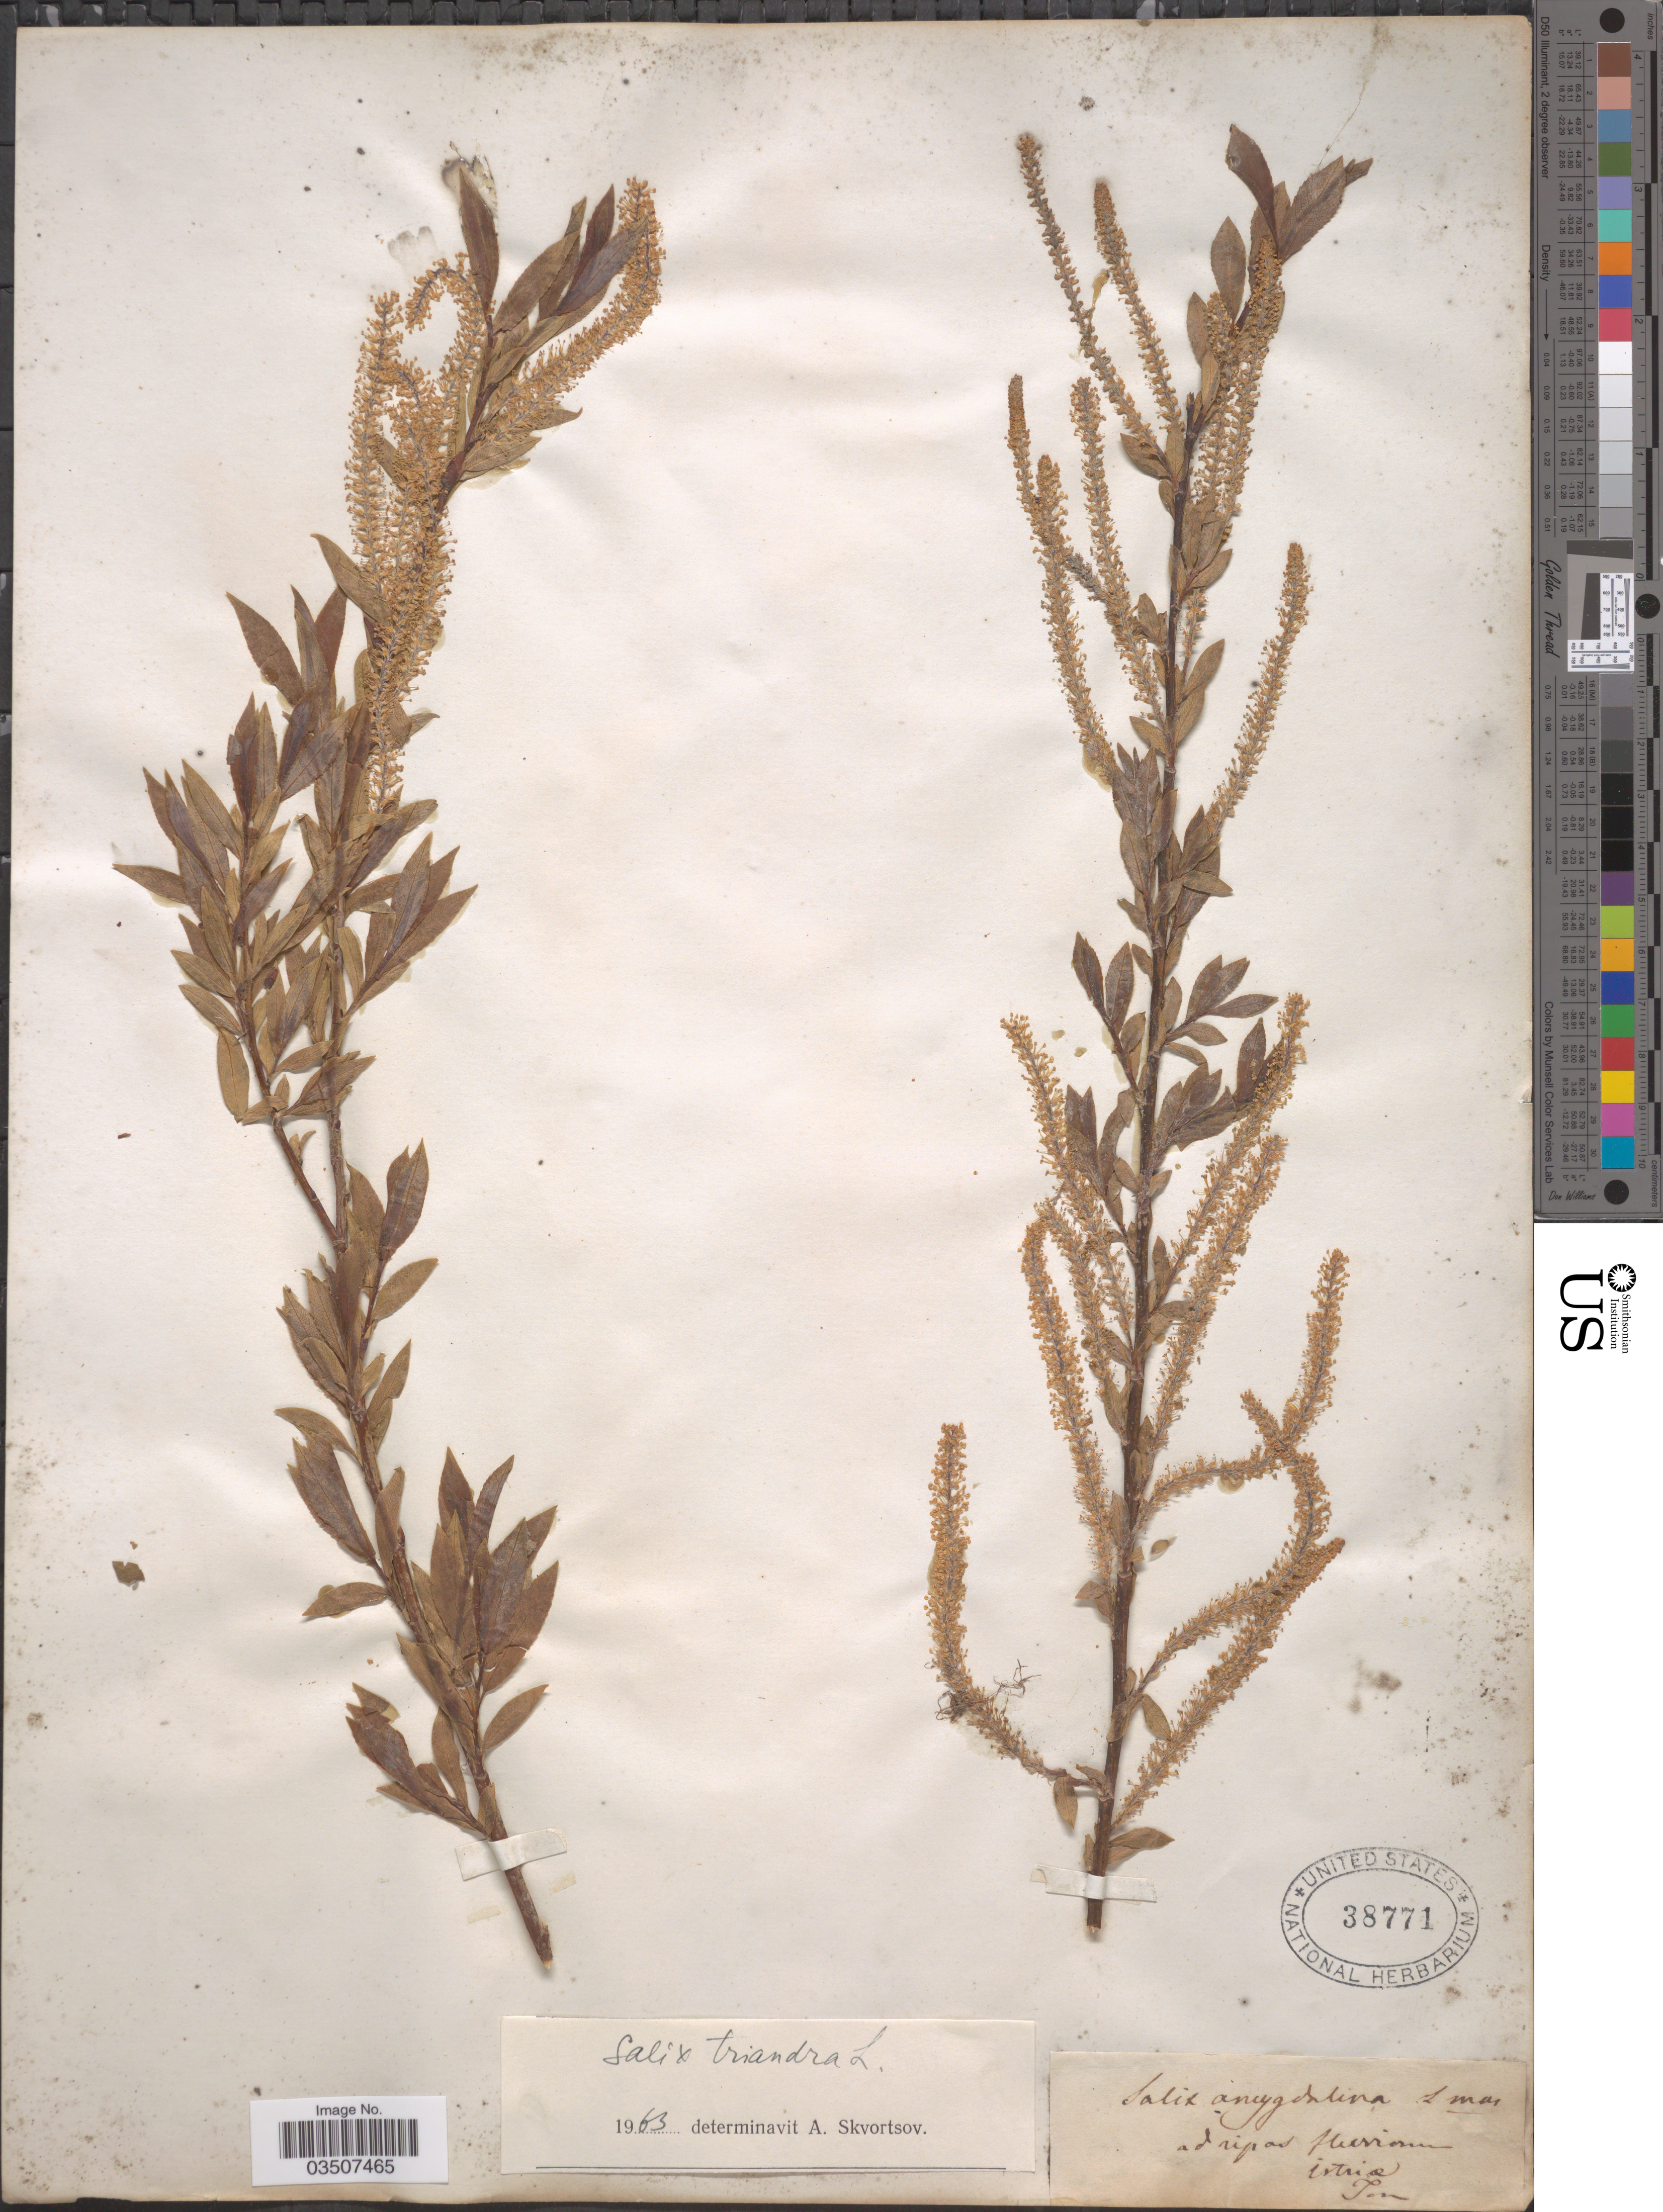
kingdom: Plantae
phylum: Tracheophyta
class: Magnoliopsida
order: Malpighiales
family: Salicaceae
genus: Salix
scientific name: Salix triandra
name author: L.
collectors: Tomm.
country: Croatia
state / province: Istria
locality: Ad ripas Huriam. [interpreted]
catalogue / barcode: US 38771